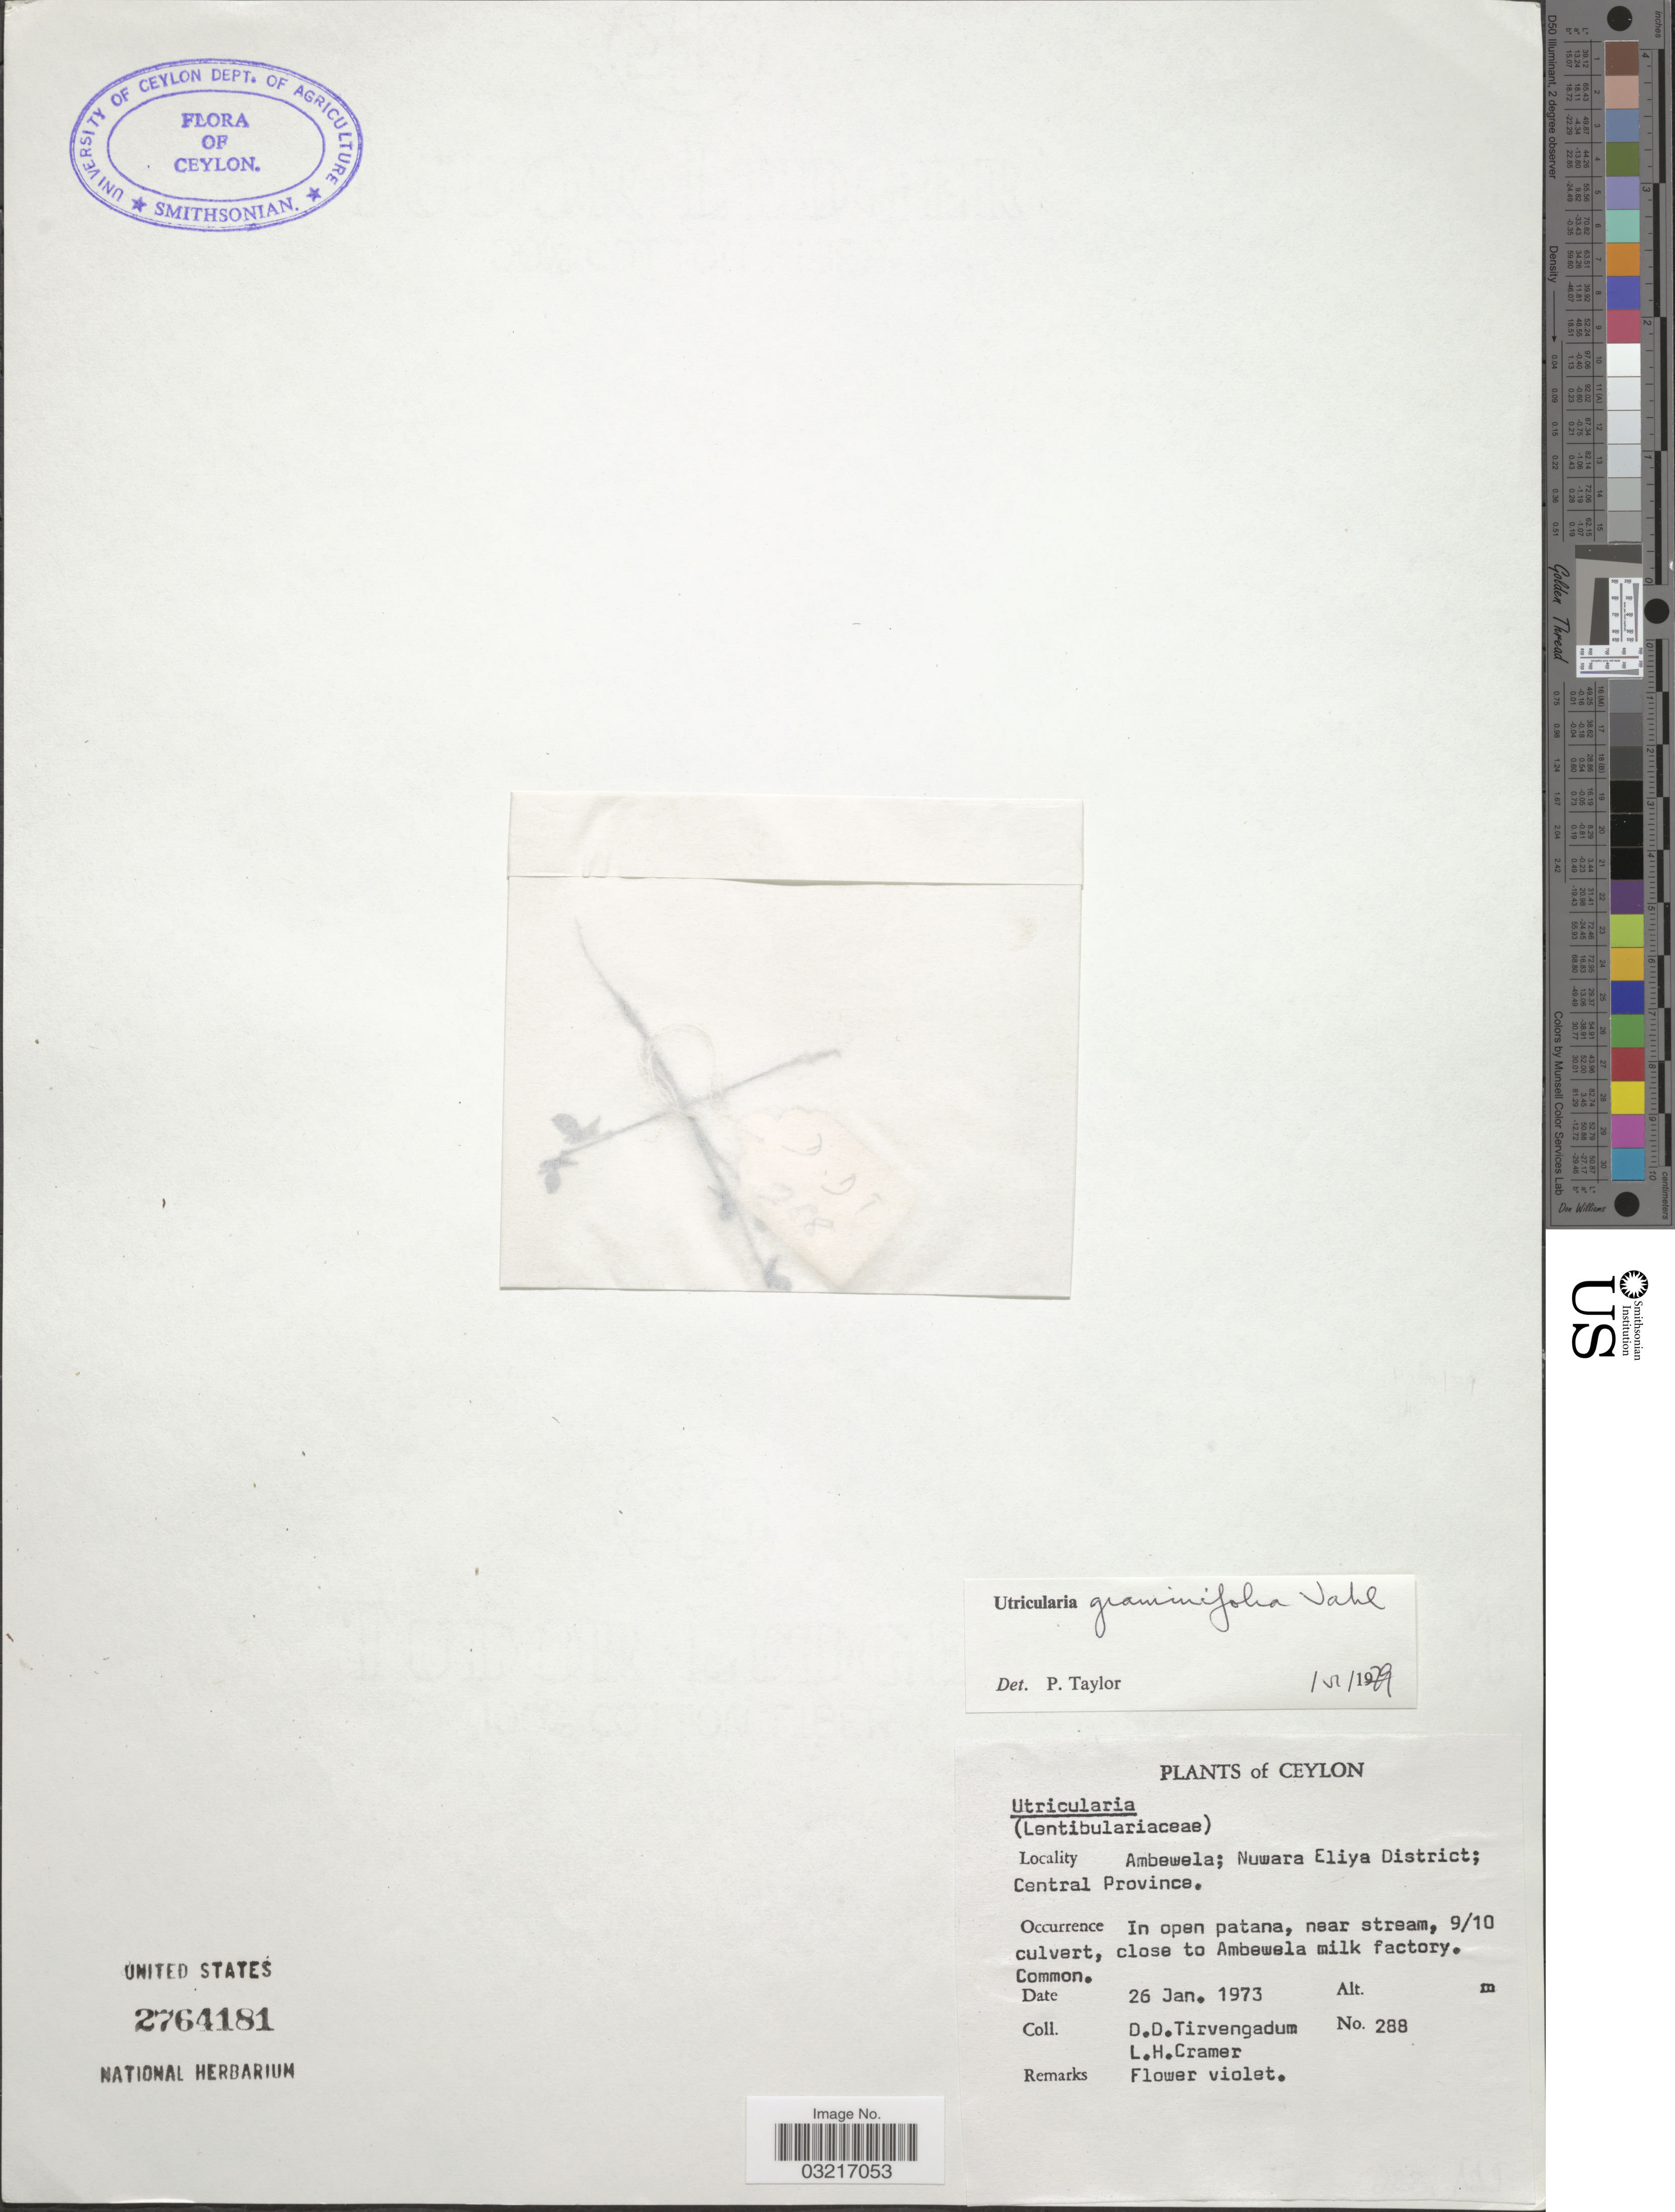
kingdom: Plantae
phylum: Tracheophyta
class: Magnoliopsida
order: Lamiales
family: Lentibulariaceae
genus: Utricularia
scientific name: Utricularia graminifolia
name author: Vahl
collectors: D. Tirvengadum & L. H. Cramer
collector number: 288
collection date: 1973-01-26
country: Sri Lanka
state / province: Central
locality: Ceylon, Ambewela; Nuwara Eliya District, In open patana, near stream, 9/10 culvert, close to Ambewela milk factory.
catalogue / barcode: US 2764181